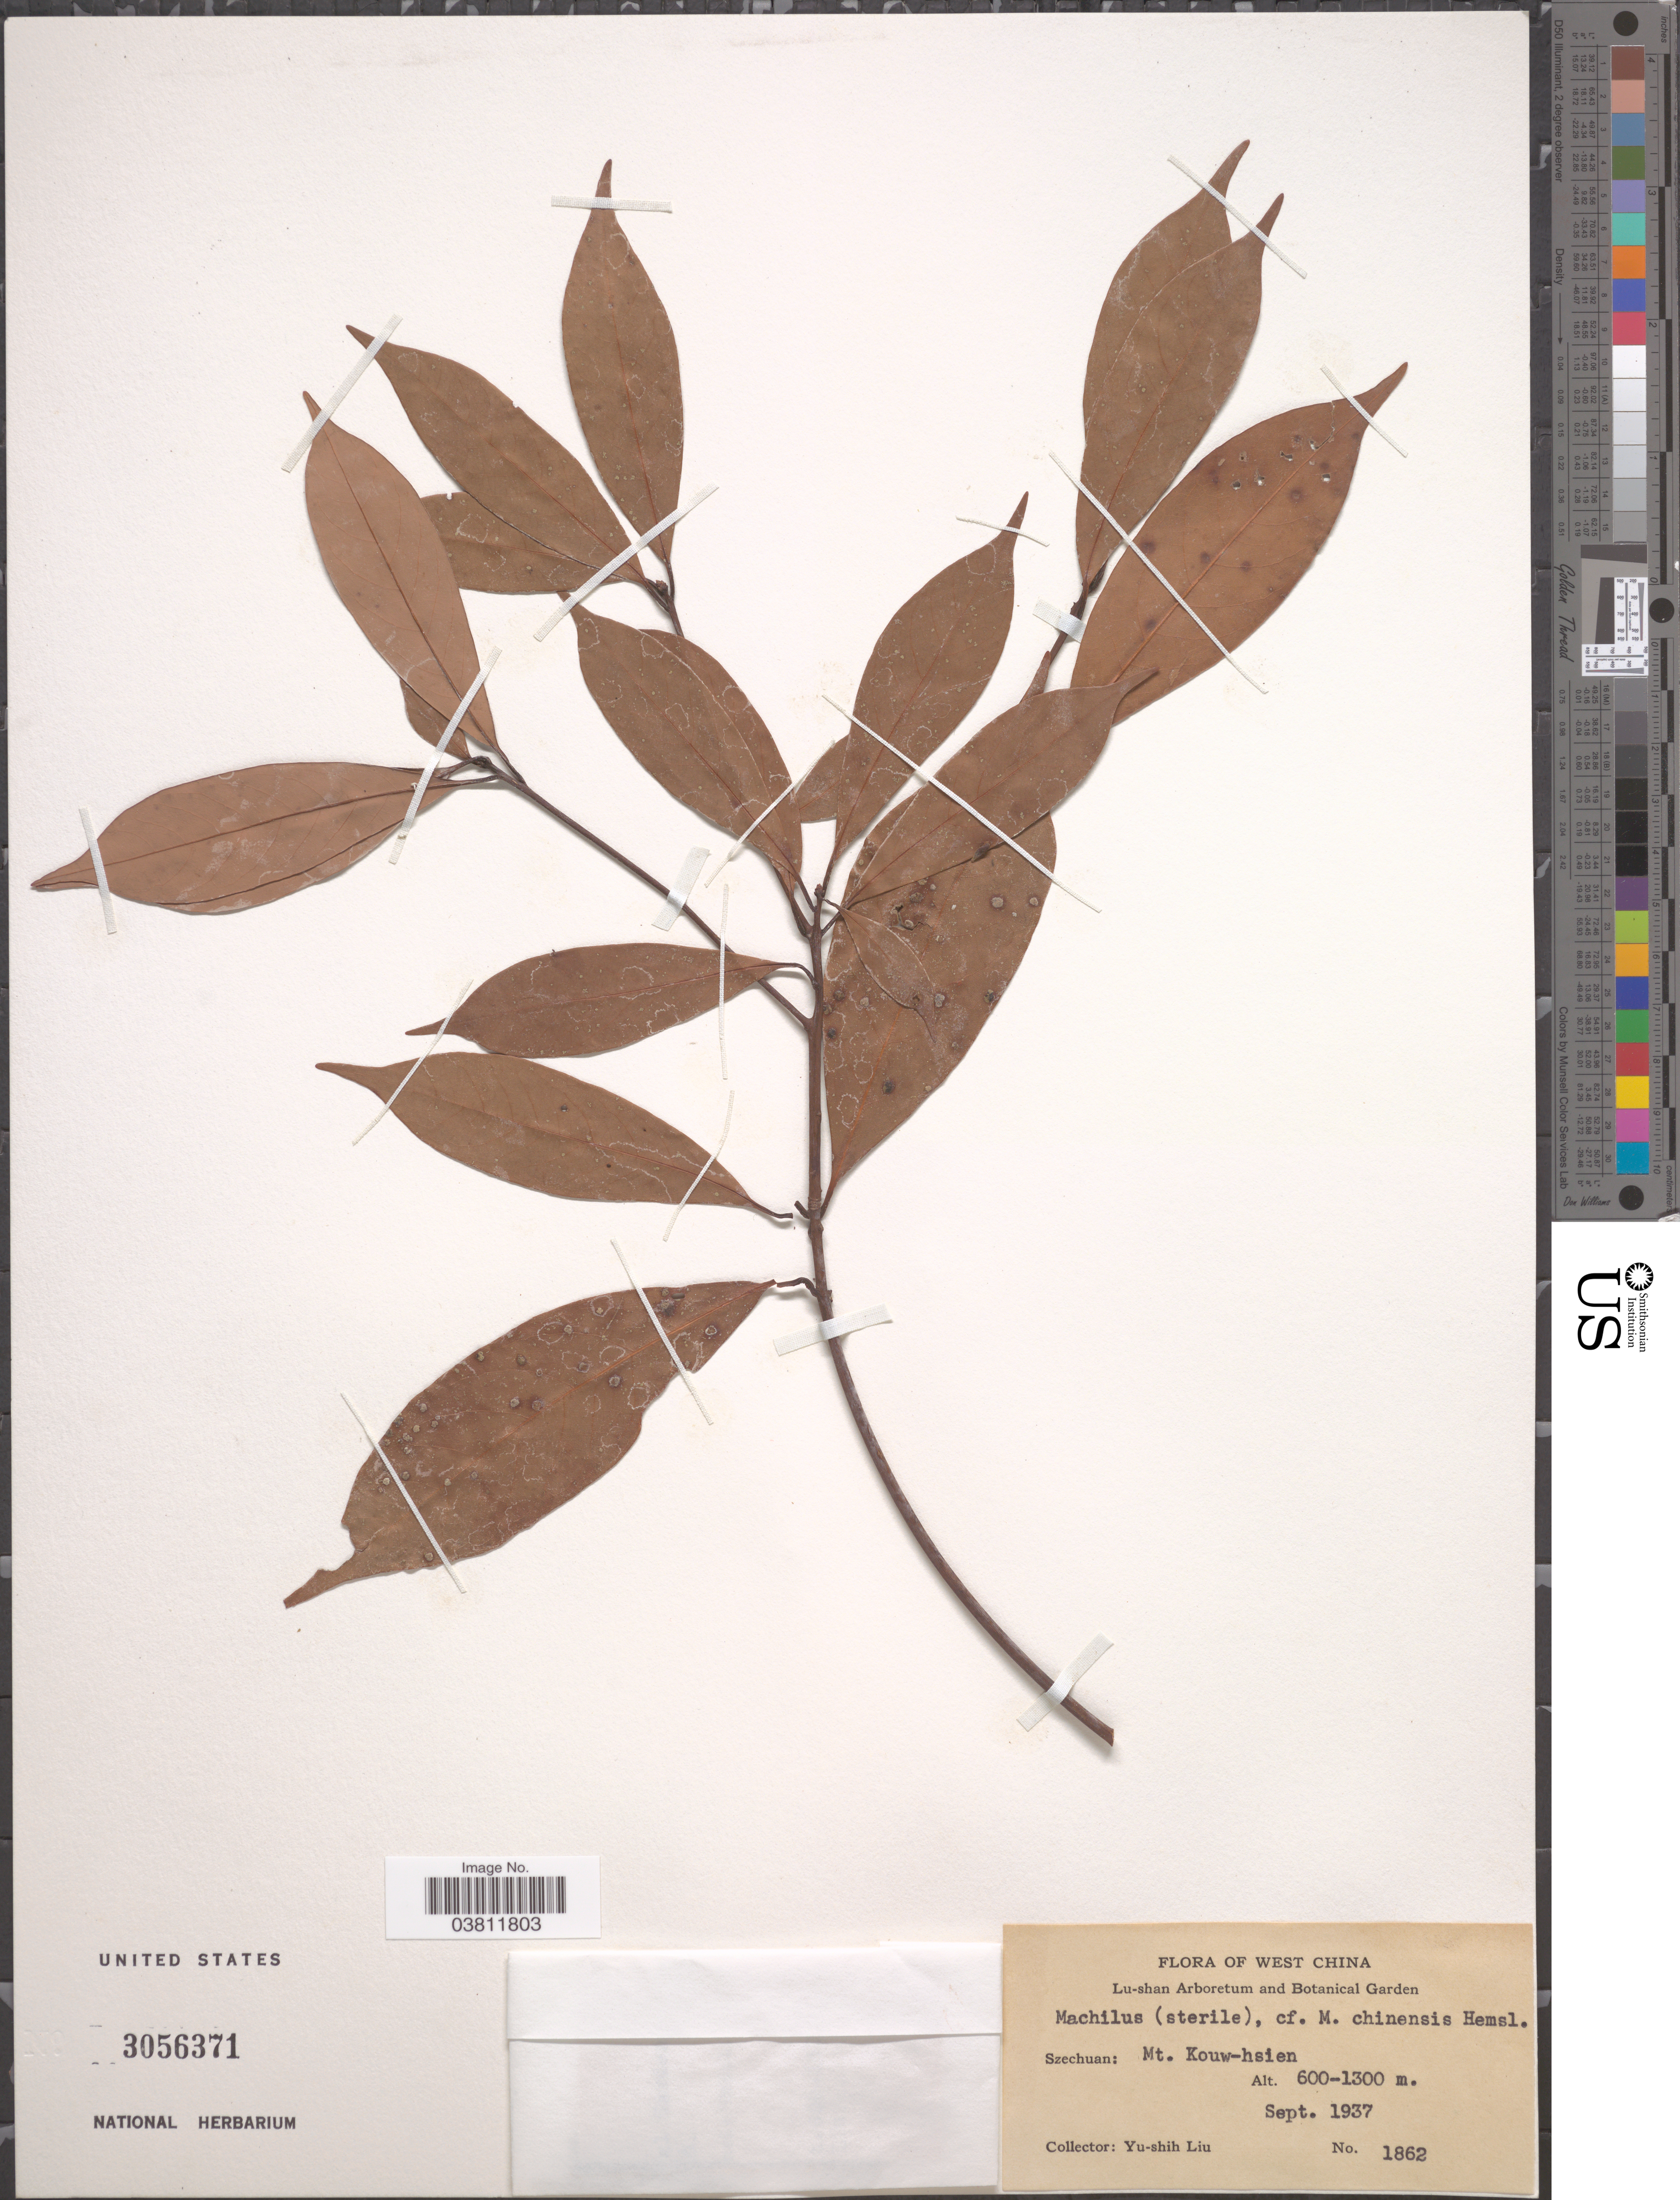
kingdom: Plantae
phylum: Tracheophyta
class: Magnoliopsida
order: Laurales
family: Lauraceae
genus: Machilus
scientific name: Machilus sp.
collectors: Y.-S. Liu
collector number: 1862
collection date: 1937-09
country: China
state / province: Sichuan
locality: West China. Szechuan: Mt. Kouw-hsien.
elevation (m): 600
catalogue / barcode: US 3056371